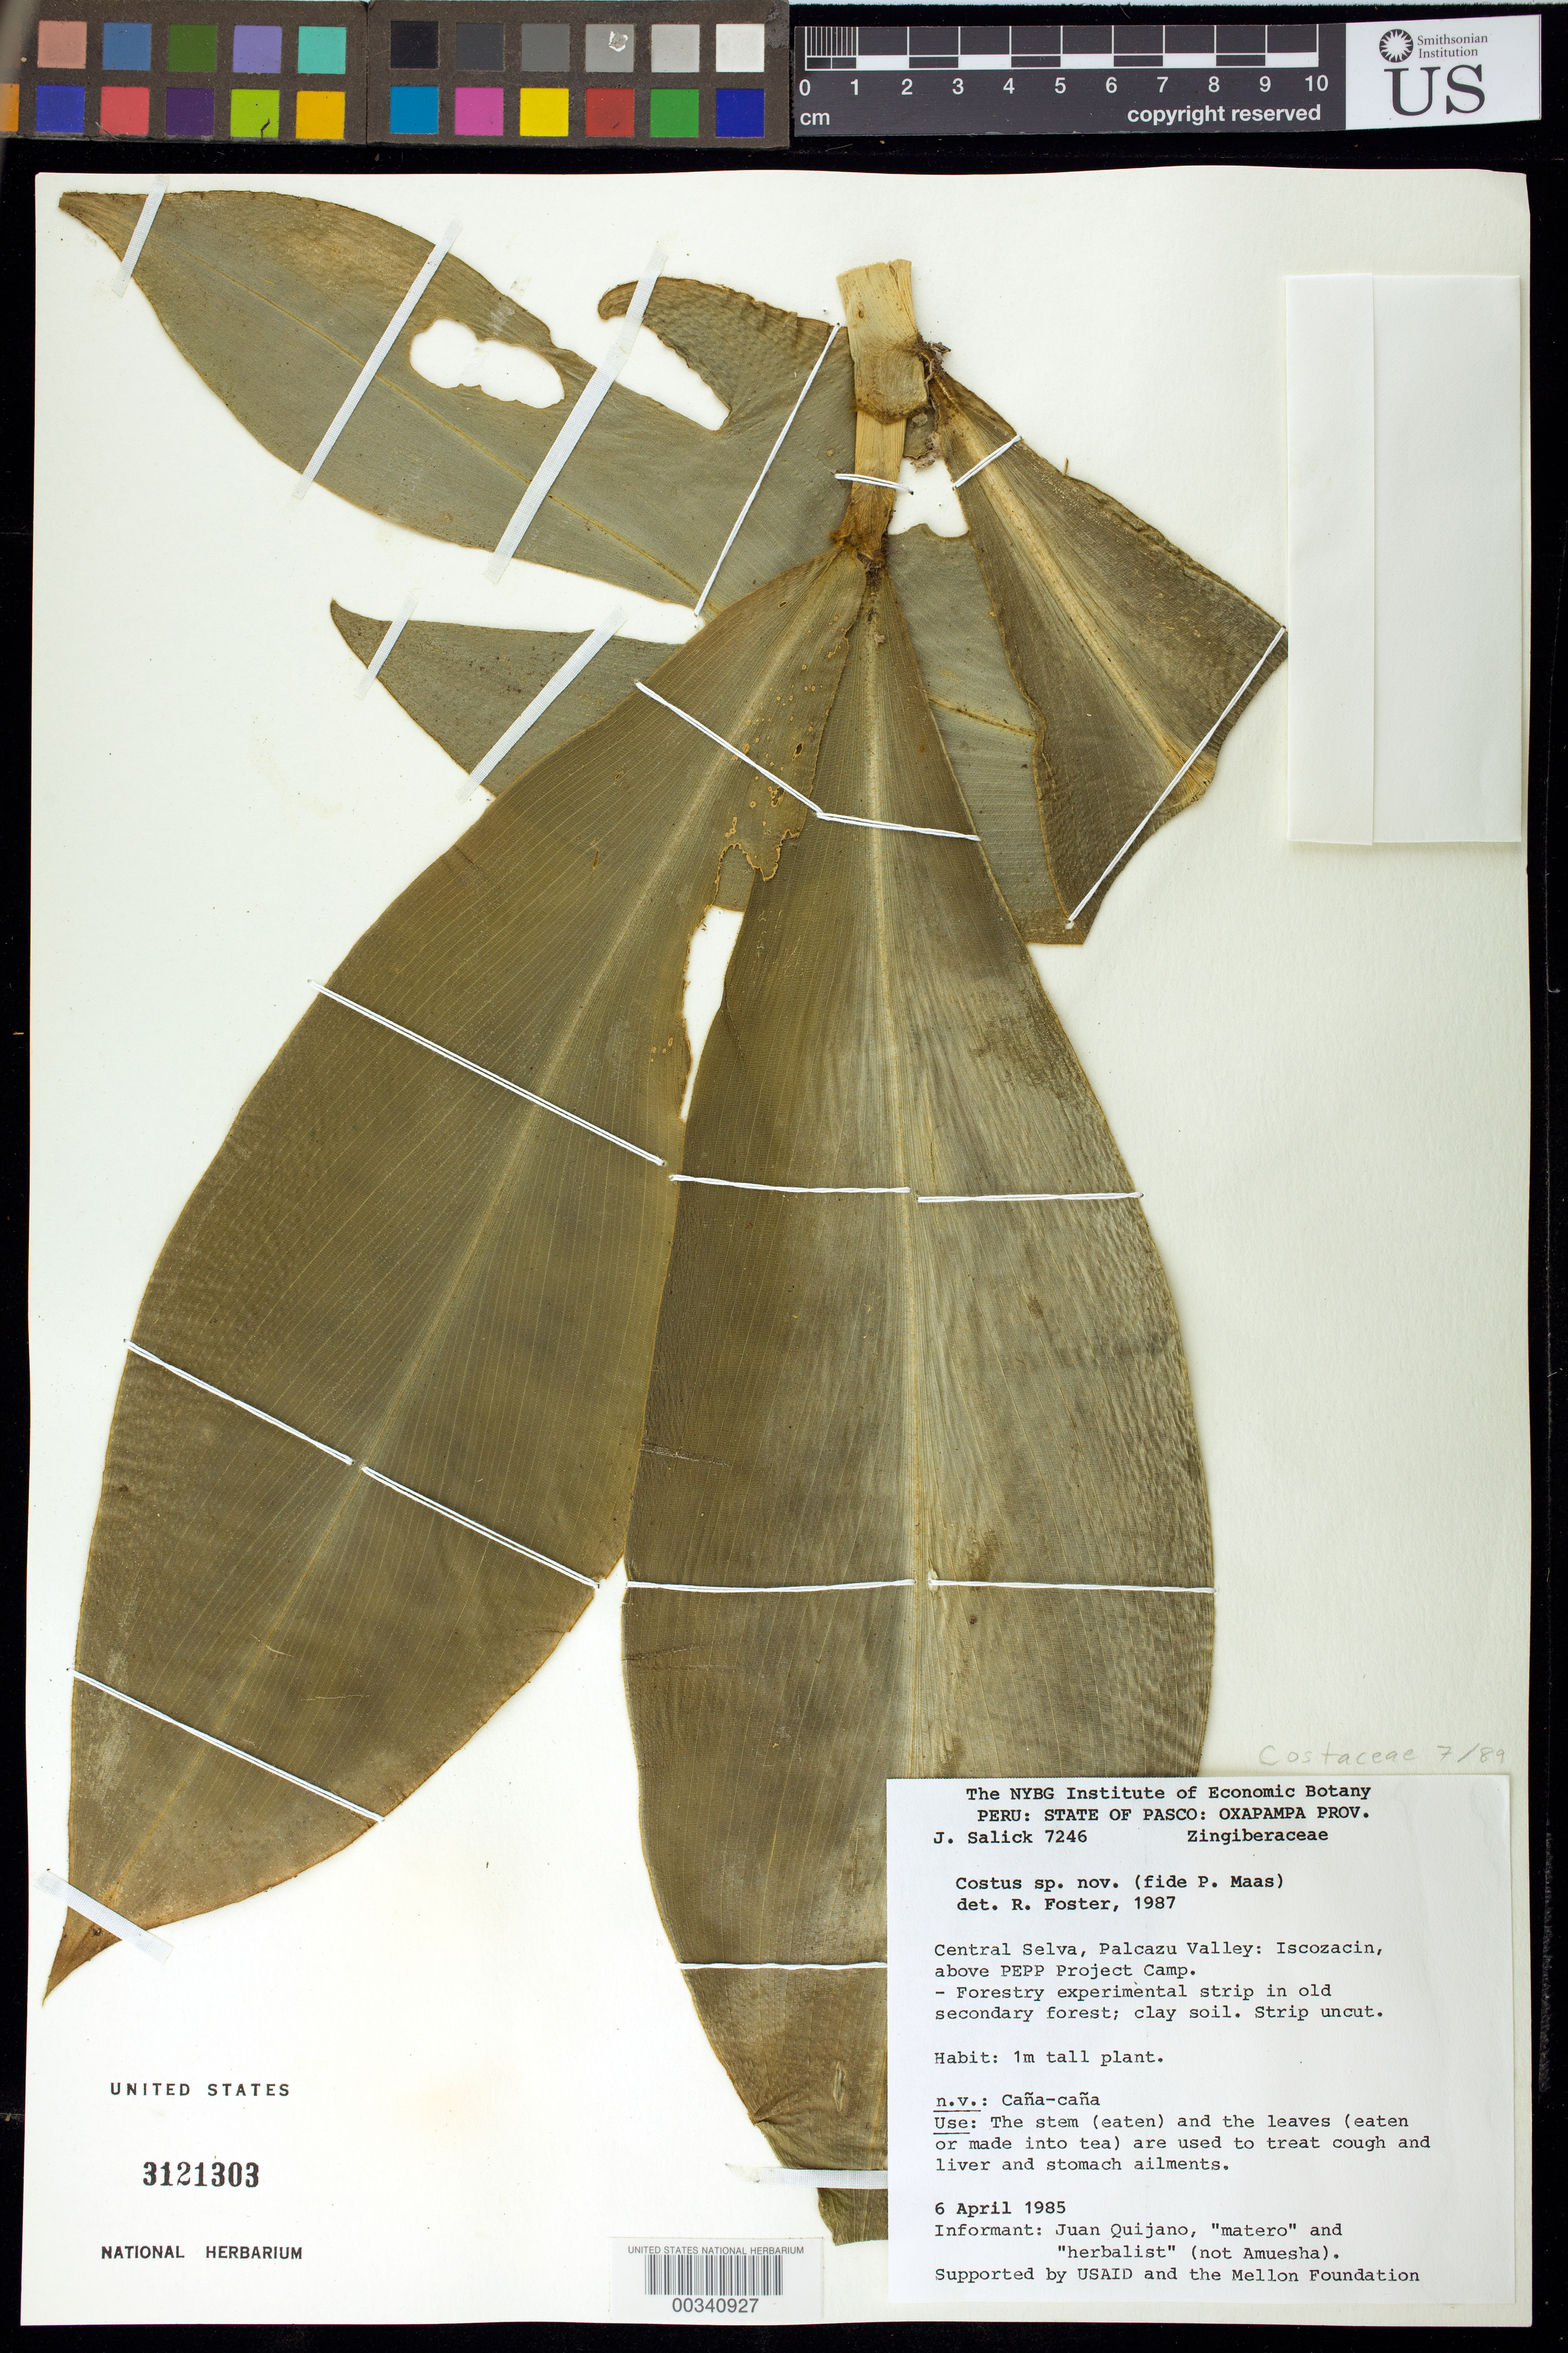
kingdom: Plantae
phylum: Tracheophyta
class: Liliopsida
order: Zingiberales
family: Costaceae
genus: Costus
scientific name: Costus sp.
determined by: Foster, R.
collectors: J. Salick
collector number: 7246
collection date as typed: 06 Apr 1985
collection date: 1985-04-06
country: Peru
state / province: Pasco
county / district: Oxapampa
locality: Central selva, palcazu valley: iscozacin, above pepp project camp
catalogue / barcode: US 3121303